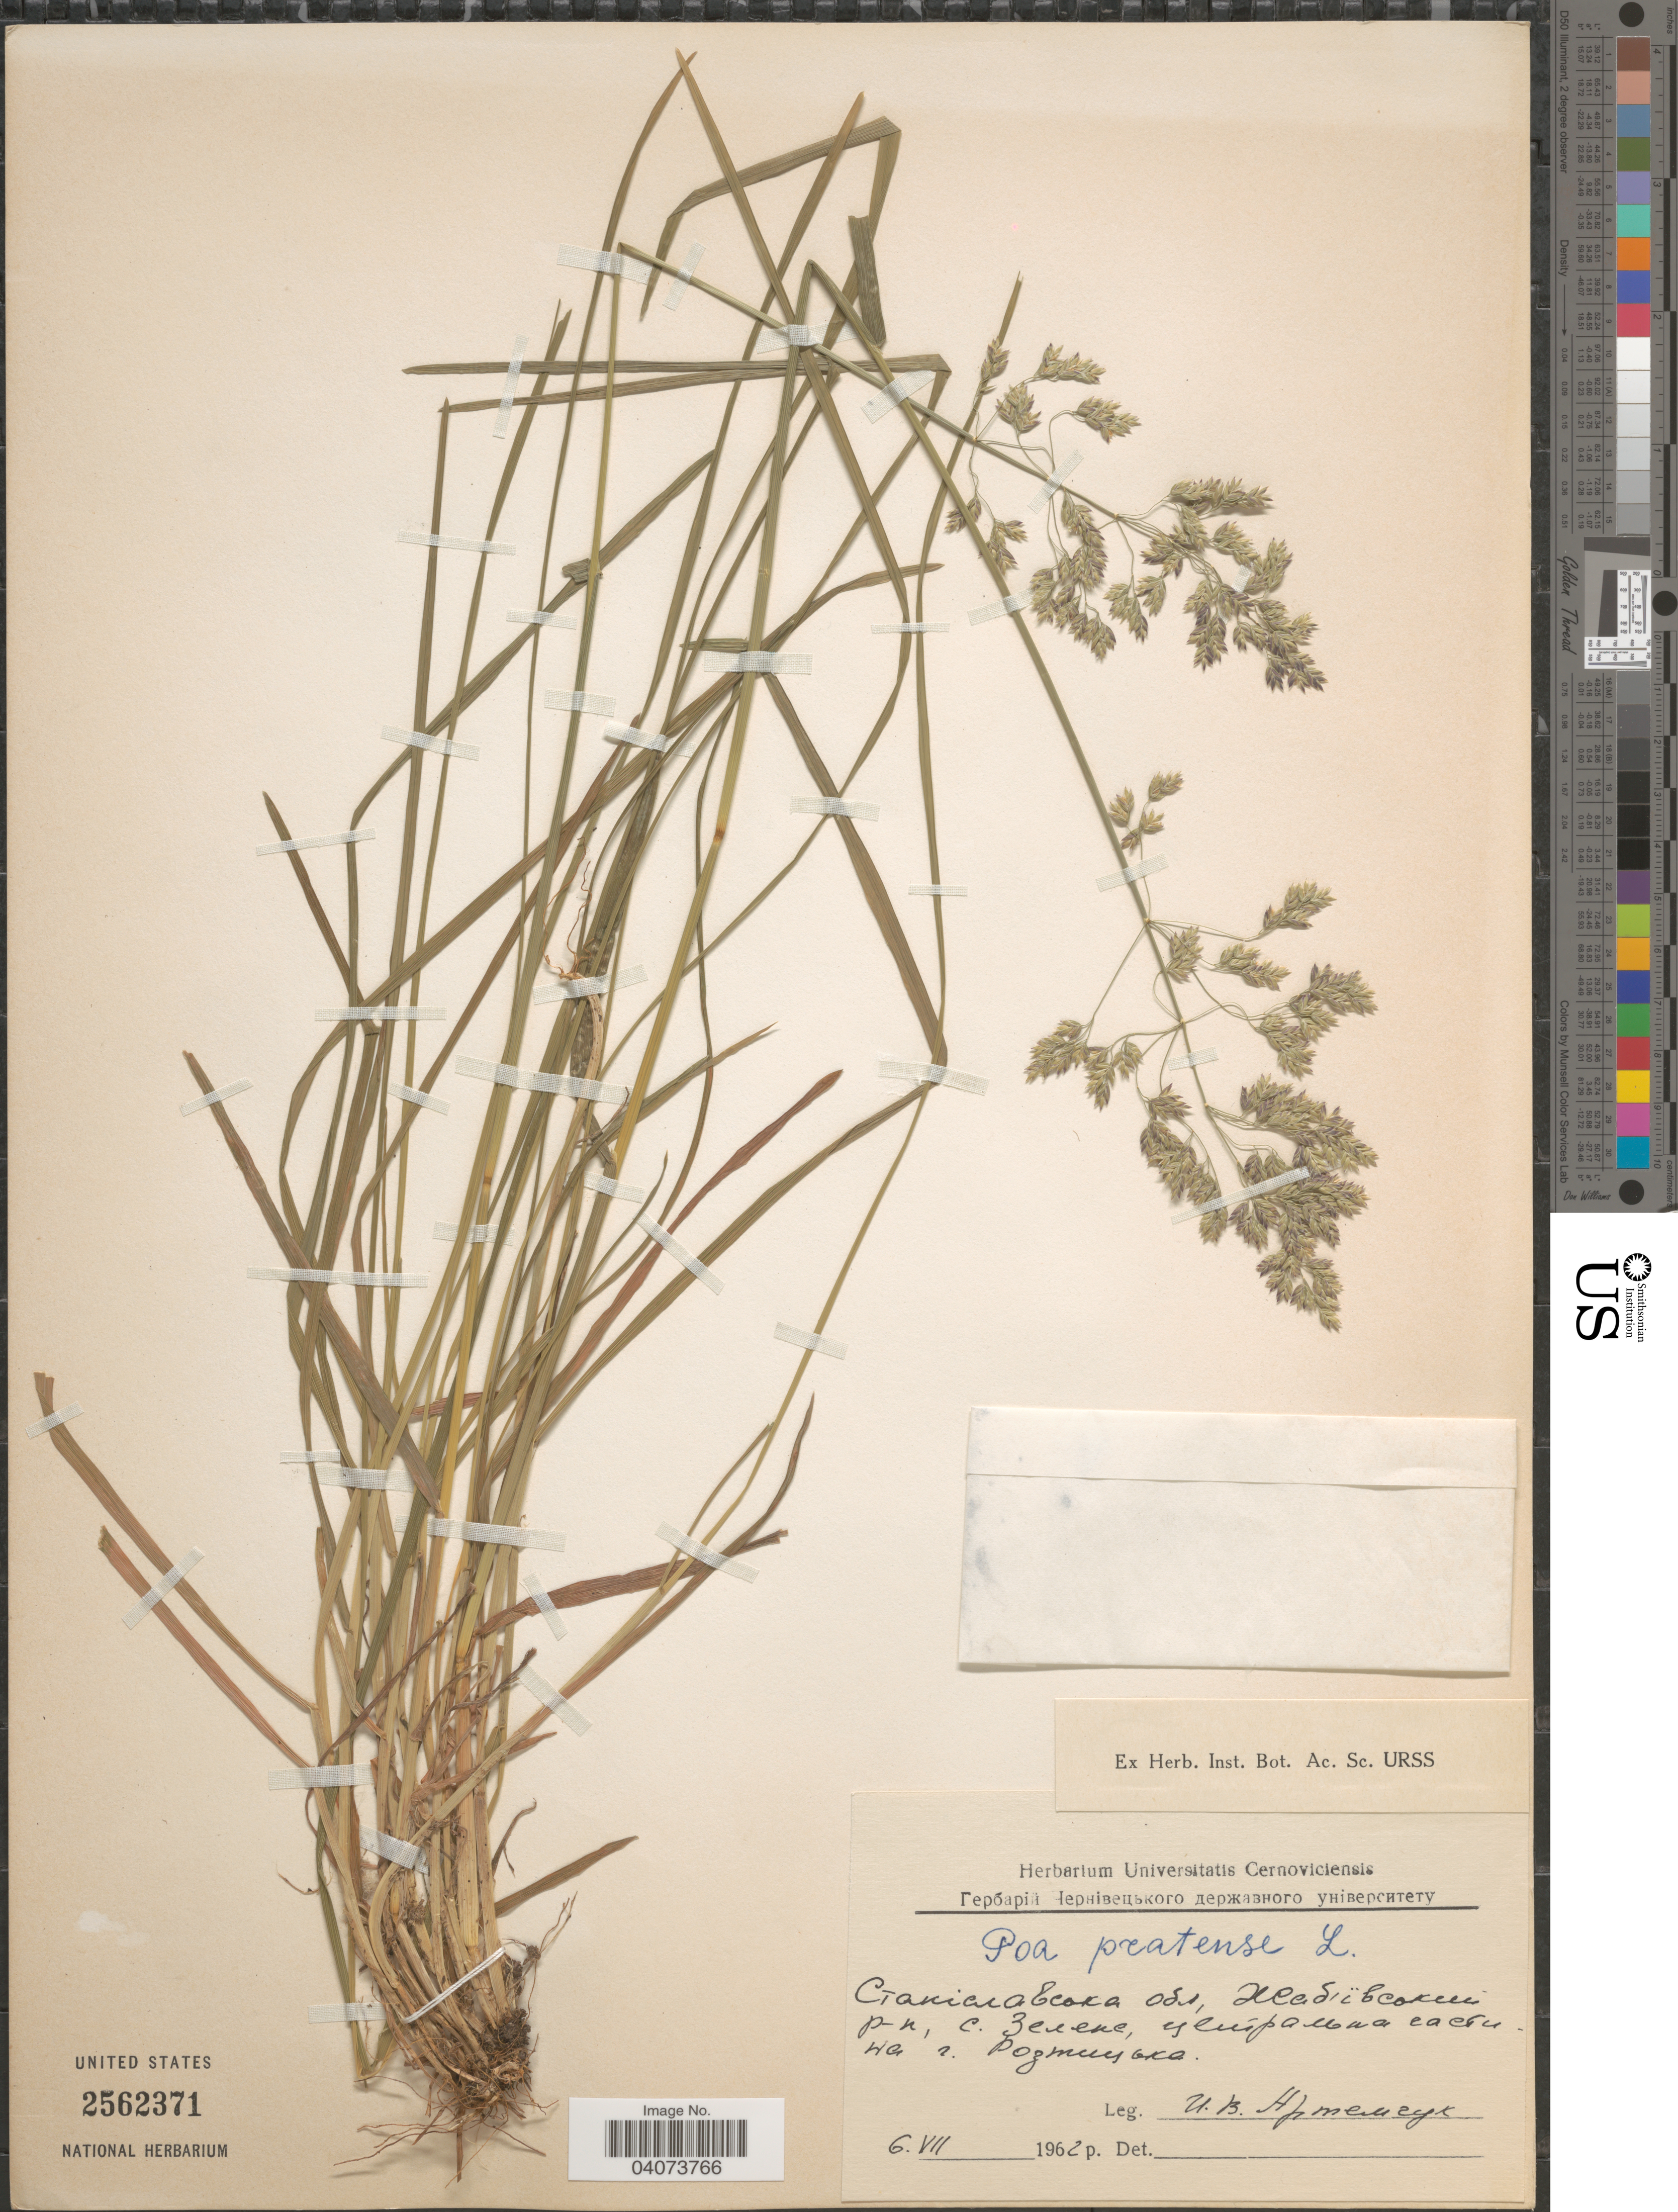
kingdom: Plantae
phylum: Tracheophyta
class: Liliopsida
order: Poales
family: Poaceae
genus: Poa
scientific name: Poa pratensis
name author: L.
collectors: I. Artemchuk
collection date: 1962-07-06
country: Ukraine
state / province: Ivano-Frankivs'k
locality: Zelene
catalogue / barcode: US 2562371